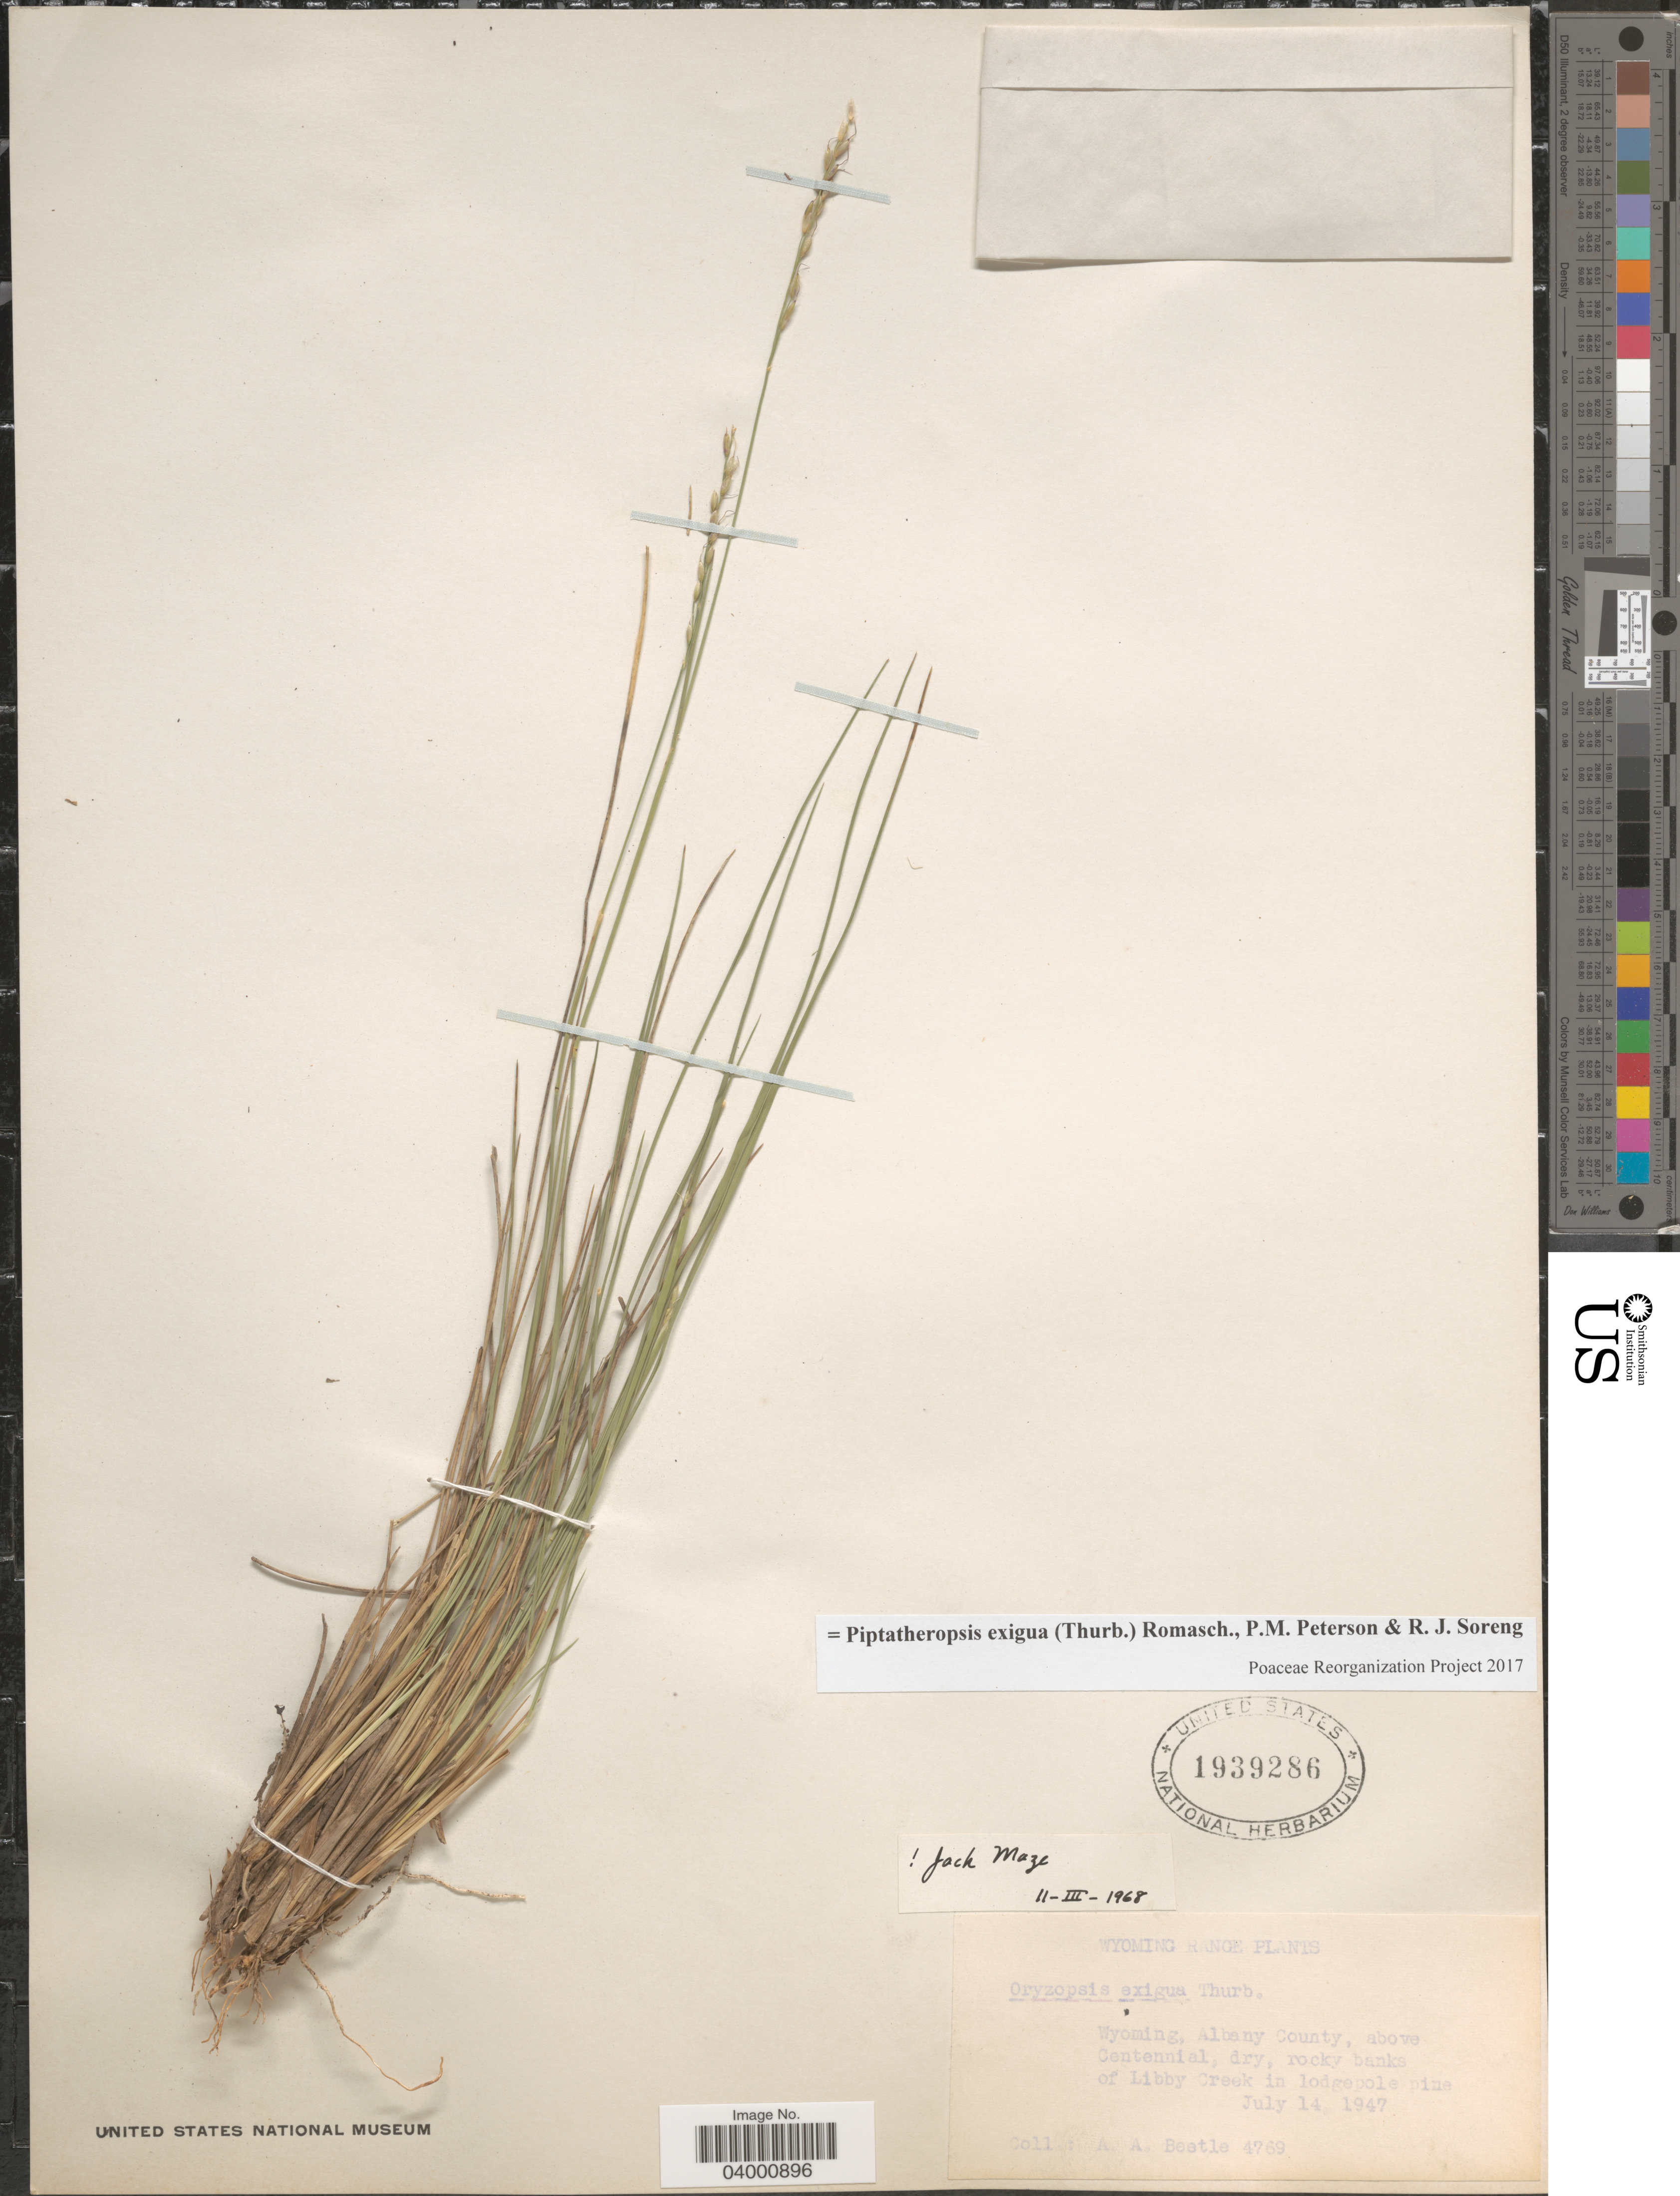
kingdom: Plantae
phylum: Tracheophyta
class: Liliopsida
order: Poales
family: Poaceae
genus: Piptatheropsis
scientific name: Piptatheropsis exigua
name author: (Thurb.) Romasch. et al.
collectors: A. A. Beetle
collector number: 4769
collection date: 1947-07-14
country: United States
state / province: Wyoming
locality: Albany County, above Centennial, dry, rocky banks of Libby Creek in lodgepole pine.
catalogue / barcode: US 1939286